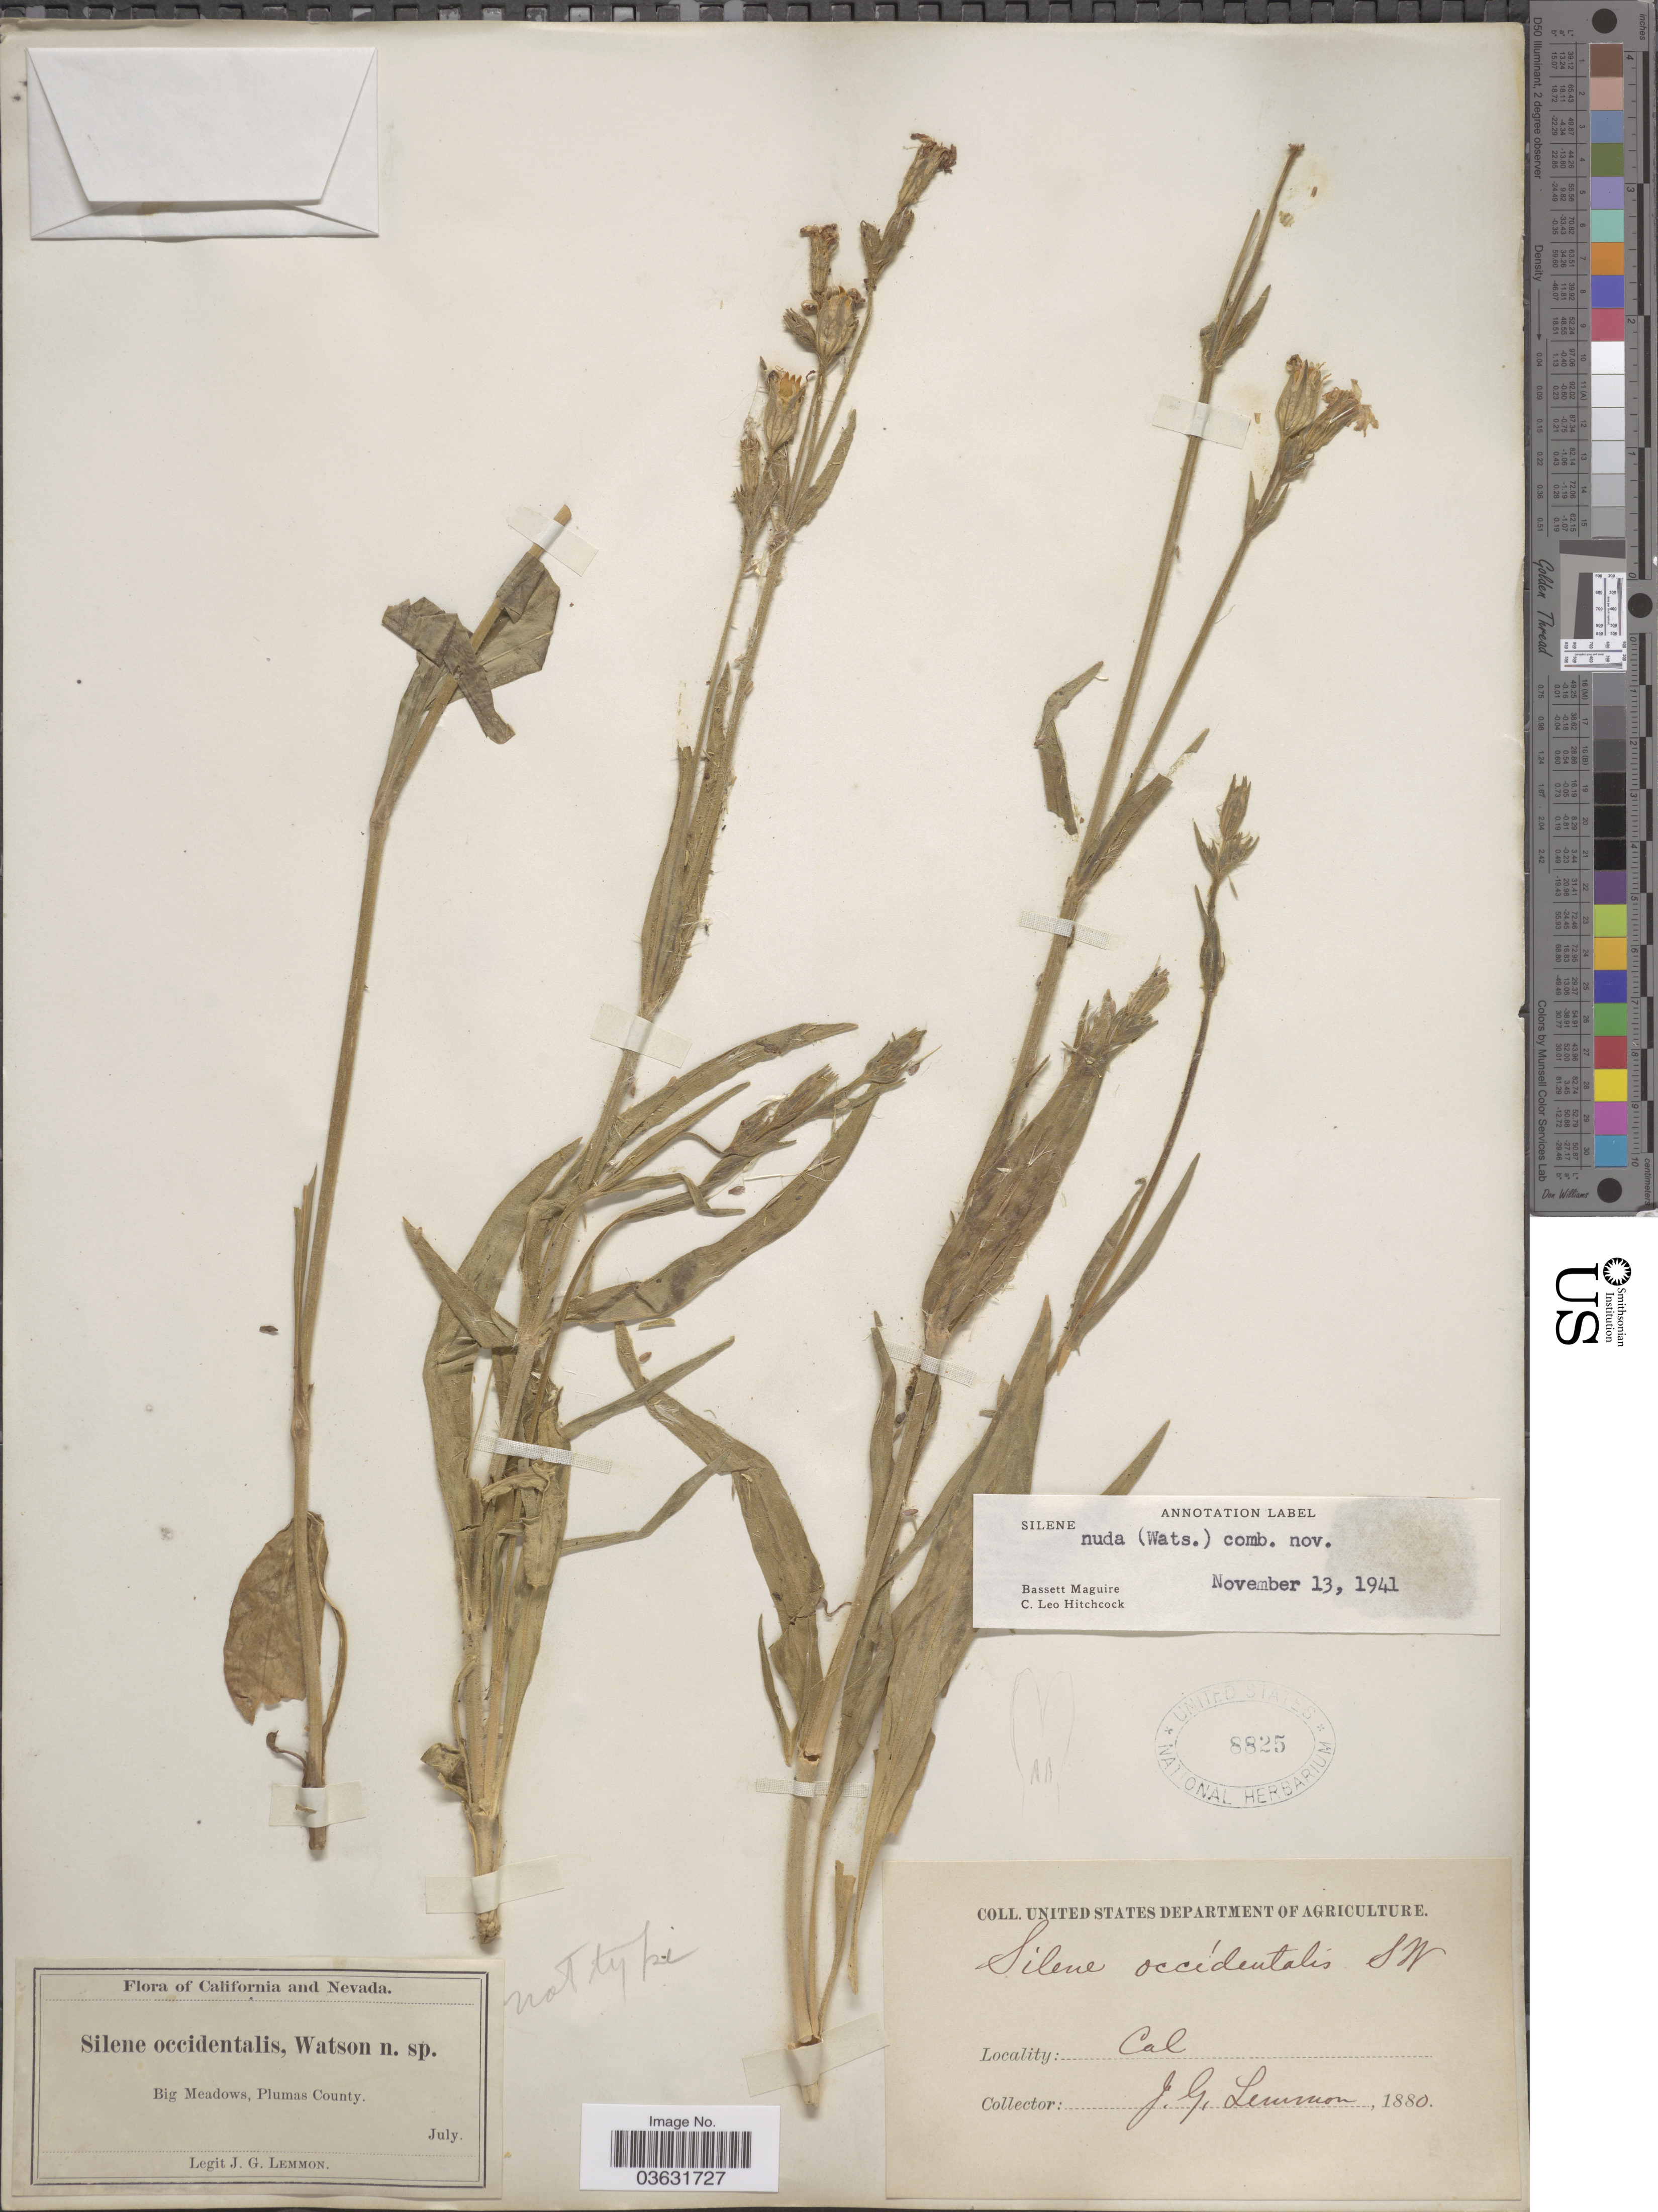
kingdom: Plantae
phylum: Tracheophyta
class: Magnoliopsida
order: Caryophyllales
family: Caryophyllaceae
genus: Silene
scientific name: Silene nuda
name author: (S. Watson) C.L. Hitchc. & Maguire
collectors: J. Lemmon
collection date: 1880-07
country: United States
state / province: California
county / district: Plumas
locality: Big Meadows, Plumas County.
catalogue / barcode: US 8825